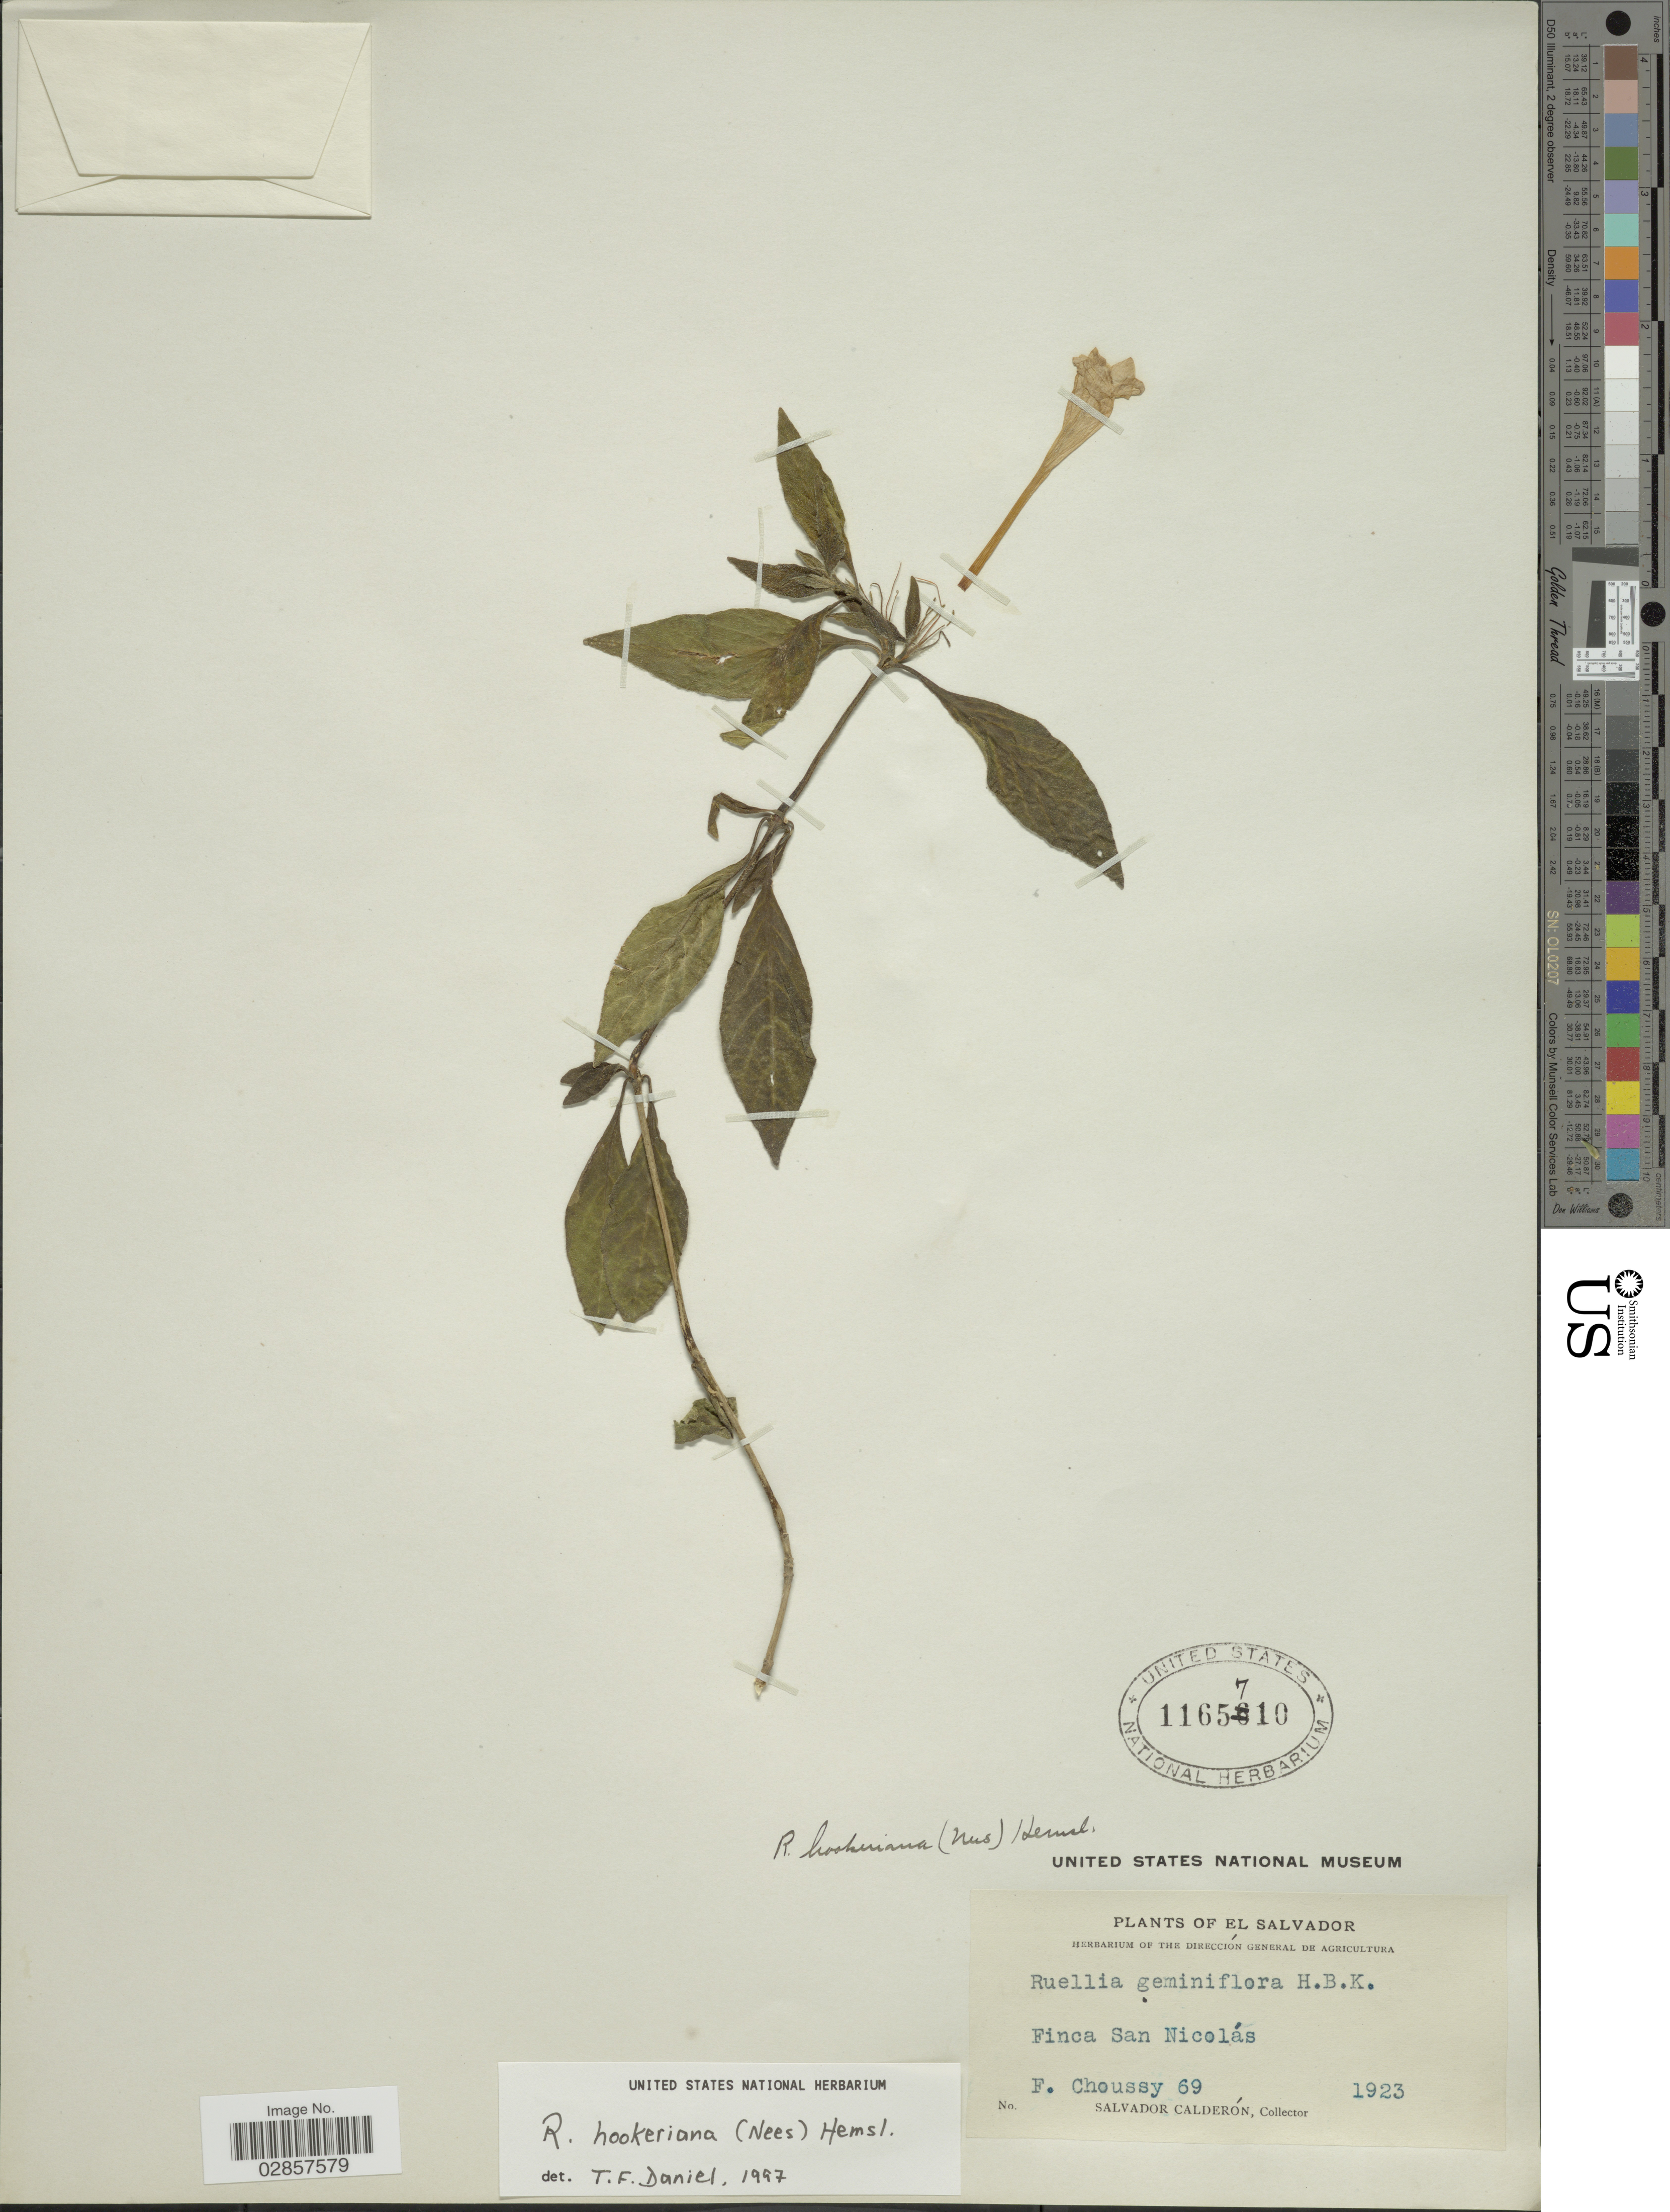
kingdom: Plantae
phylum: Tracheophyta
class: Magnoliopsida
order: Lamiales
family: Acanthaceae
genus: Ruellia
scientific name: Ruellia hookeriana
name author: (Nees) Hemsl.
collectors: F. Choussy & S. Calderón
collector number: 69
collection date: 1923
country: El Salvador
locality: Finca San Nicolás.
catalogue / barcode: US 1165710